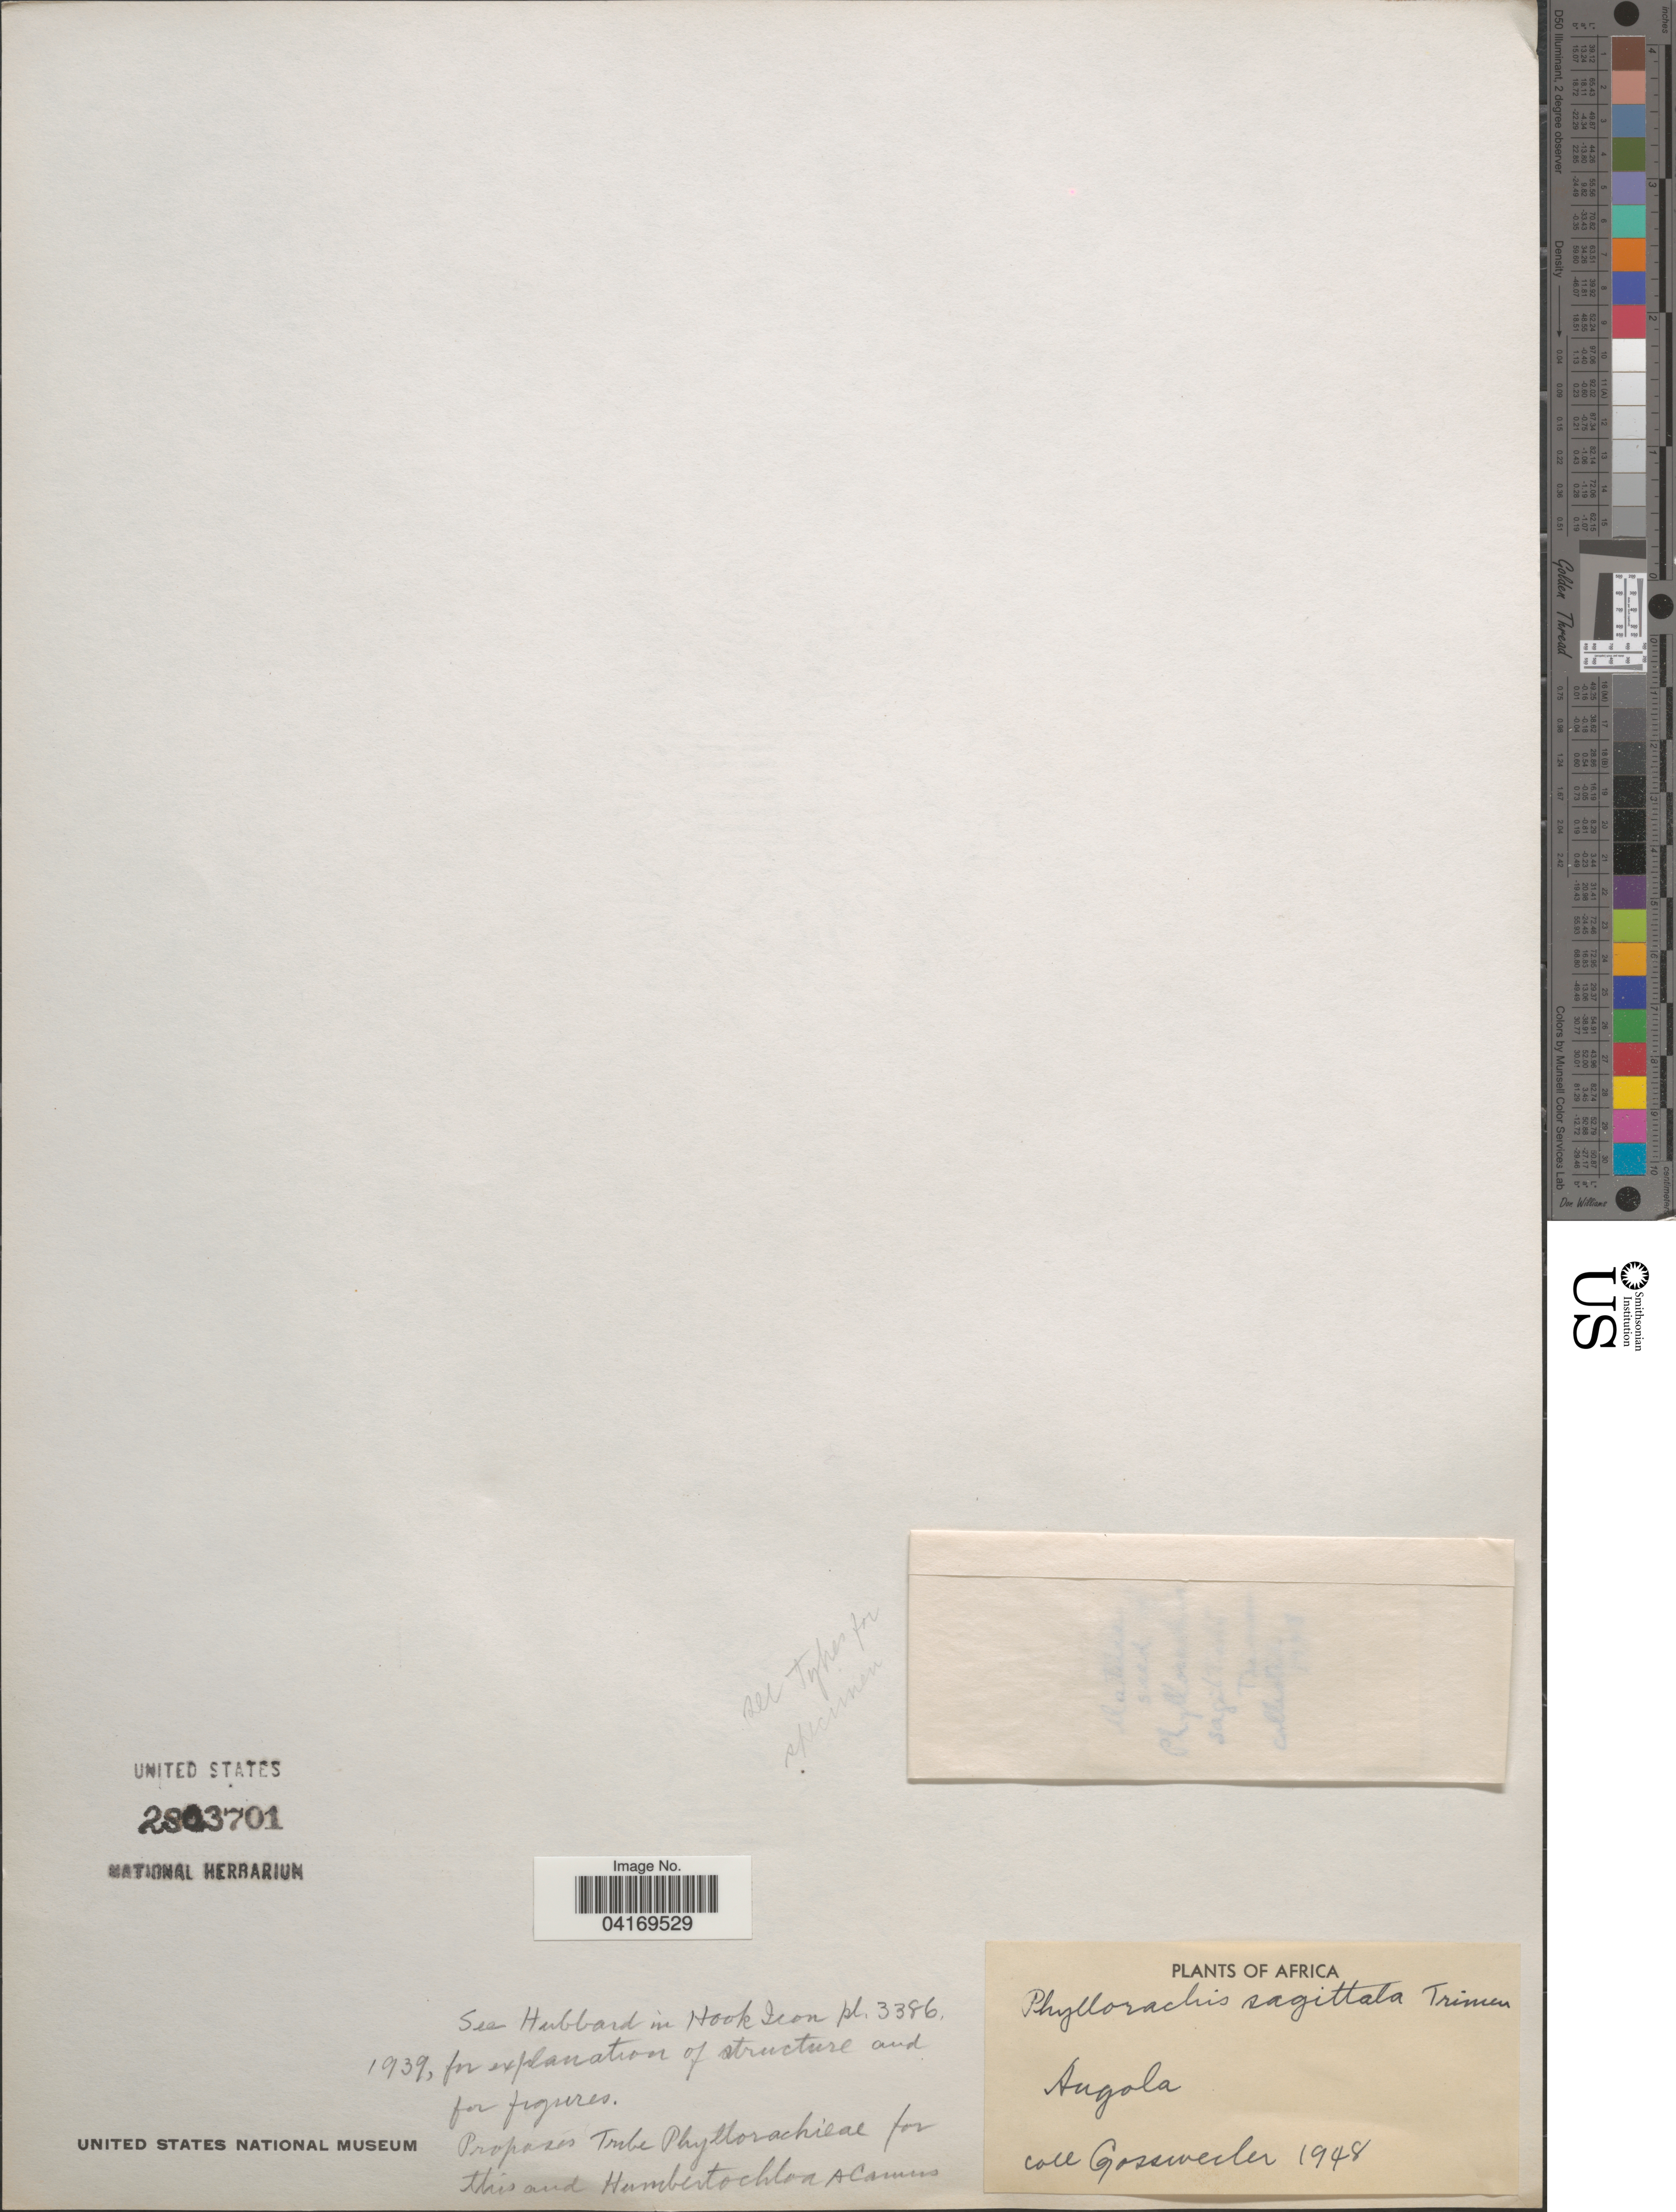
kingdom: Plantae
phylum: Tracheophyta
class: Liliopsida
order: Poales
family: Poaceae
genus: Phyllorachis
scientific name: Phyllorachis sagittata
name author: Trimen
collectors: -. Gossweiler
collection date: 1948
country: Angola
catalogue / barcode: US 2803701